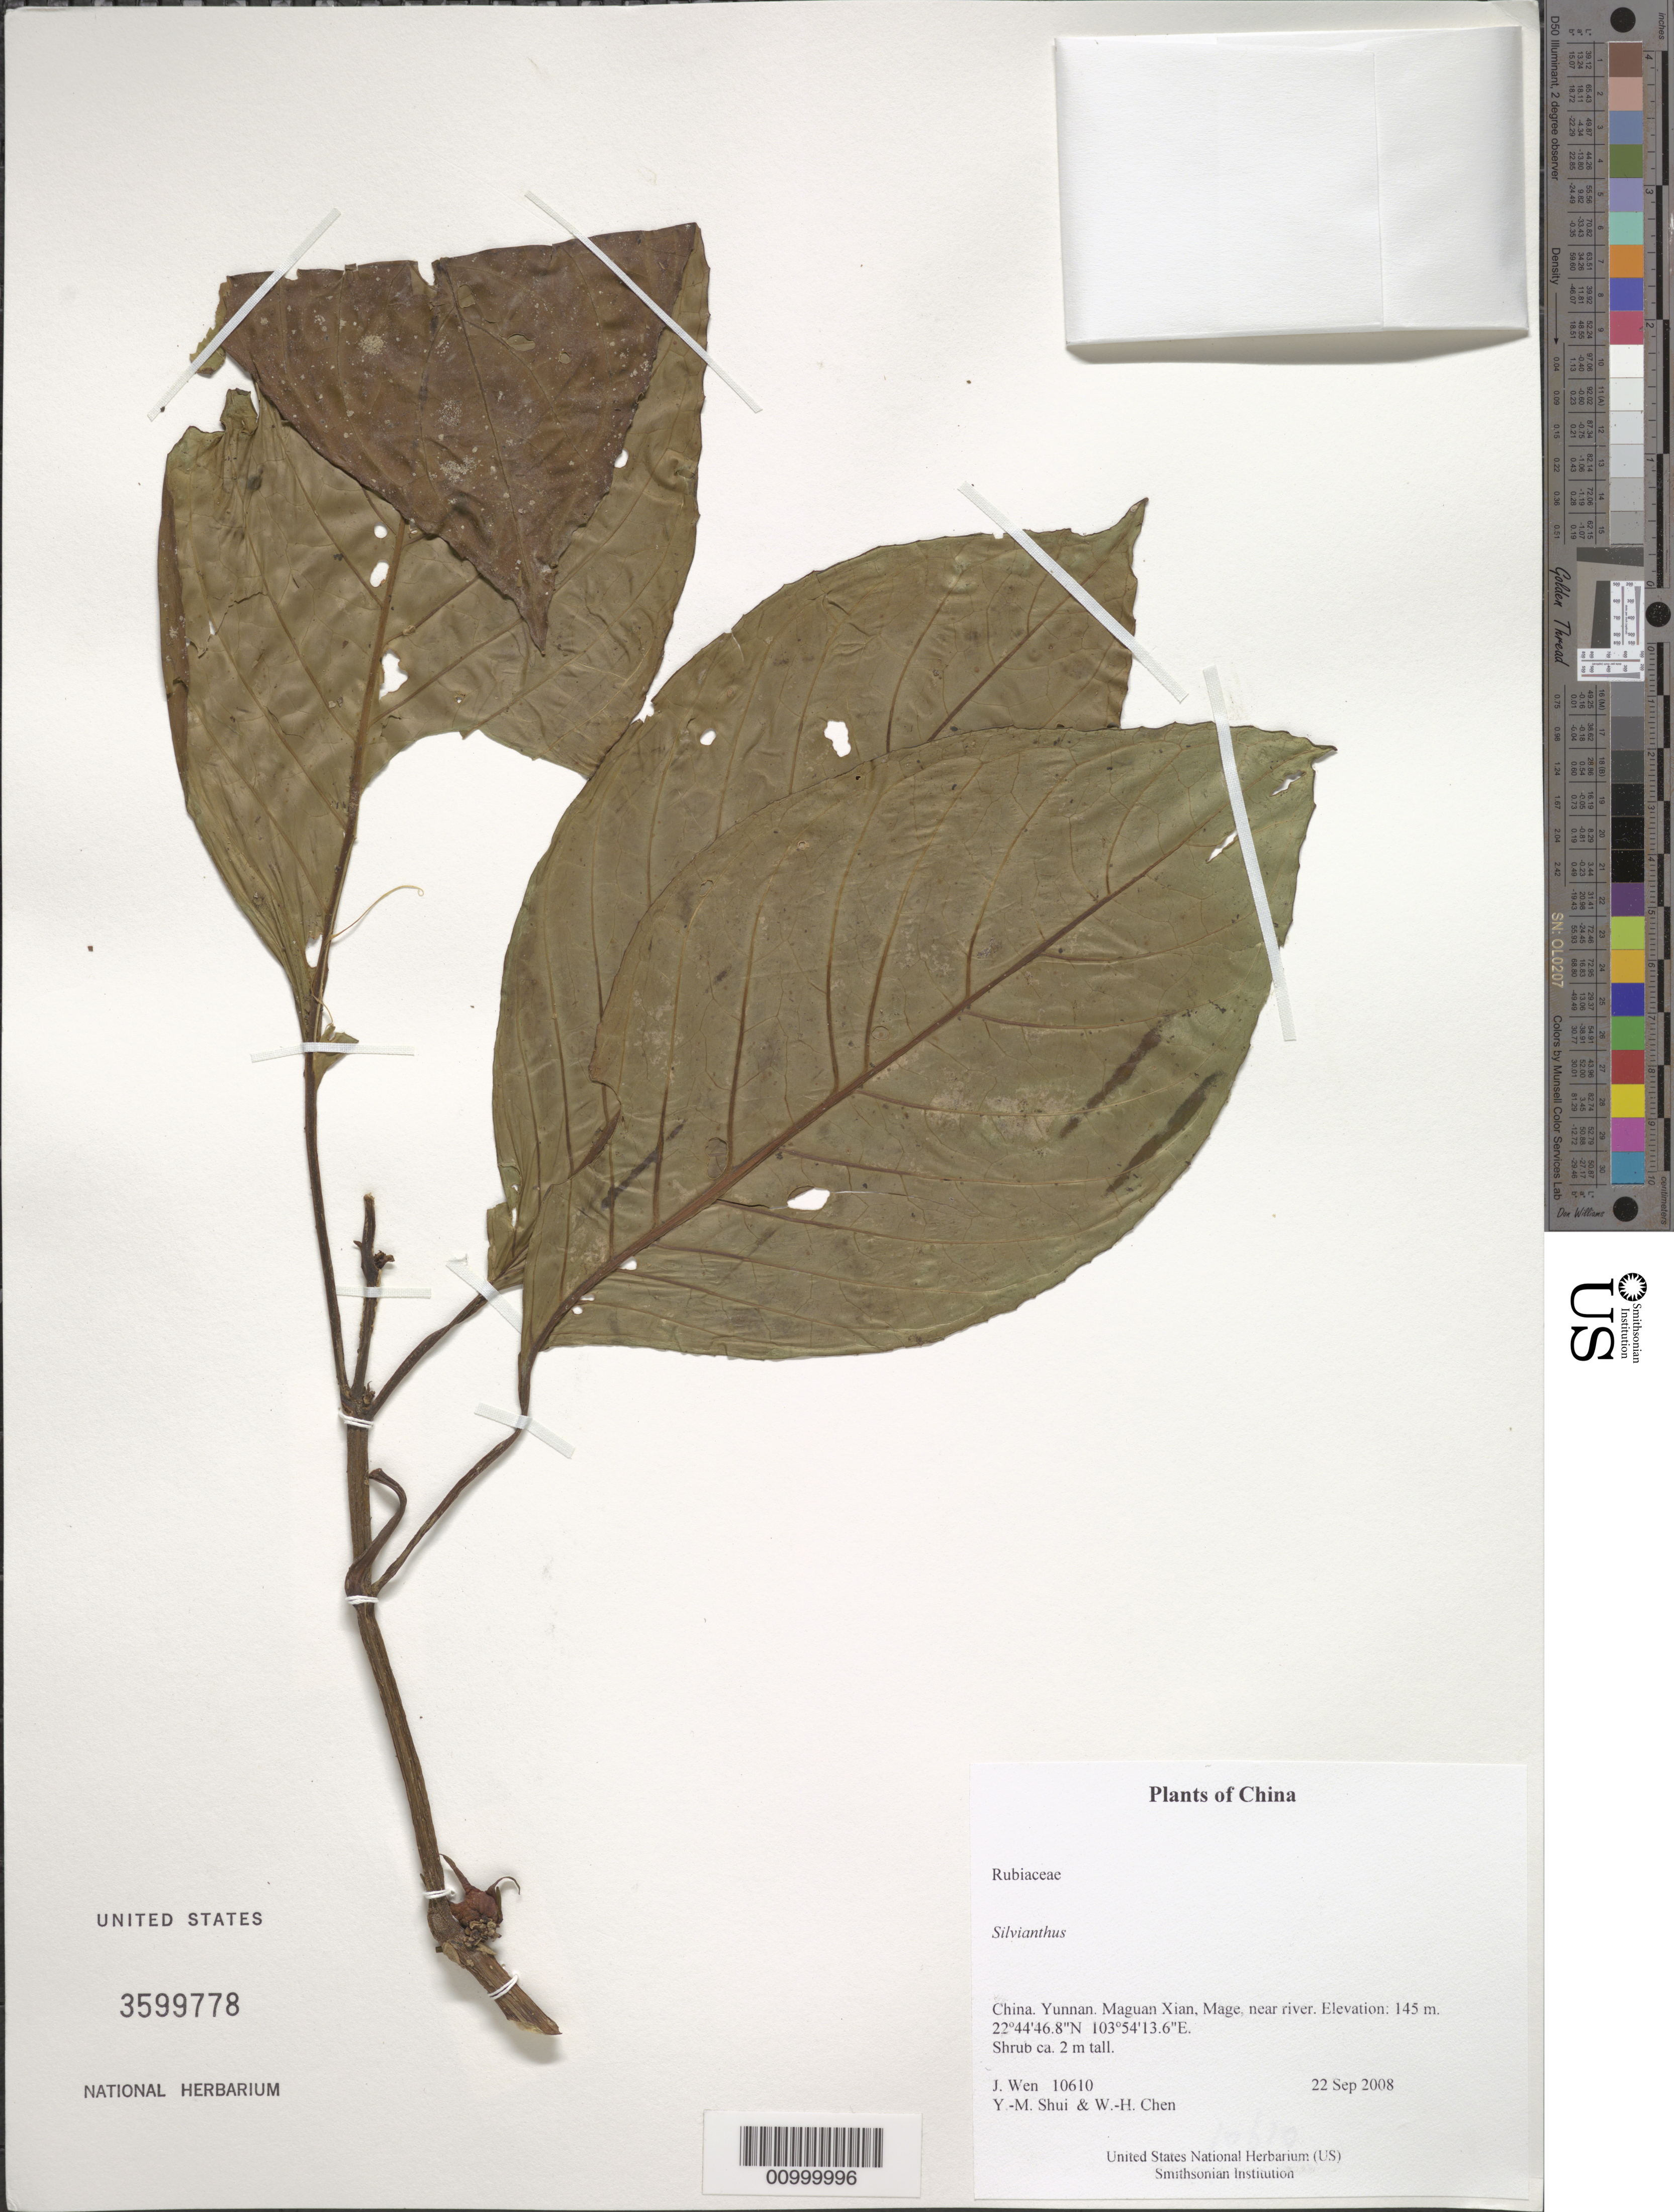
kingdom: Plantae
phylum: Tracheophyta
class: Magnoliopsida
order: Lamiales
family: Carlemanniaceae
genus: Silvianthus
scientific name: Silvianthus sp.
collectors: J. Wen, Y. Shui & W. Chen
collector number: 10610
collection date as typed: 22 Sep 2008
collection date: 2008-09-22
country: China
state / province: Yunnan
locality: Maguan Xian, Mage, near river.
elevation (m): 145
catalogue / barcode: US 3599778